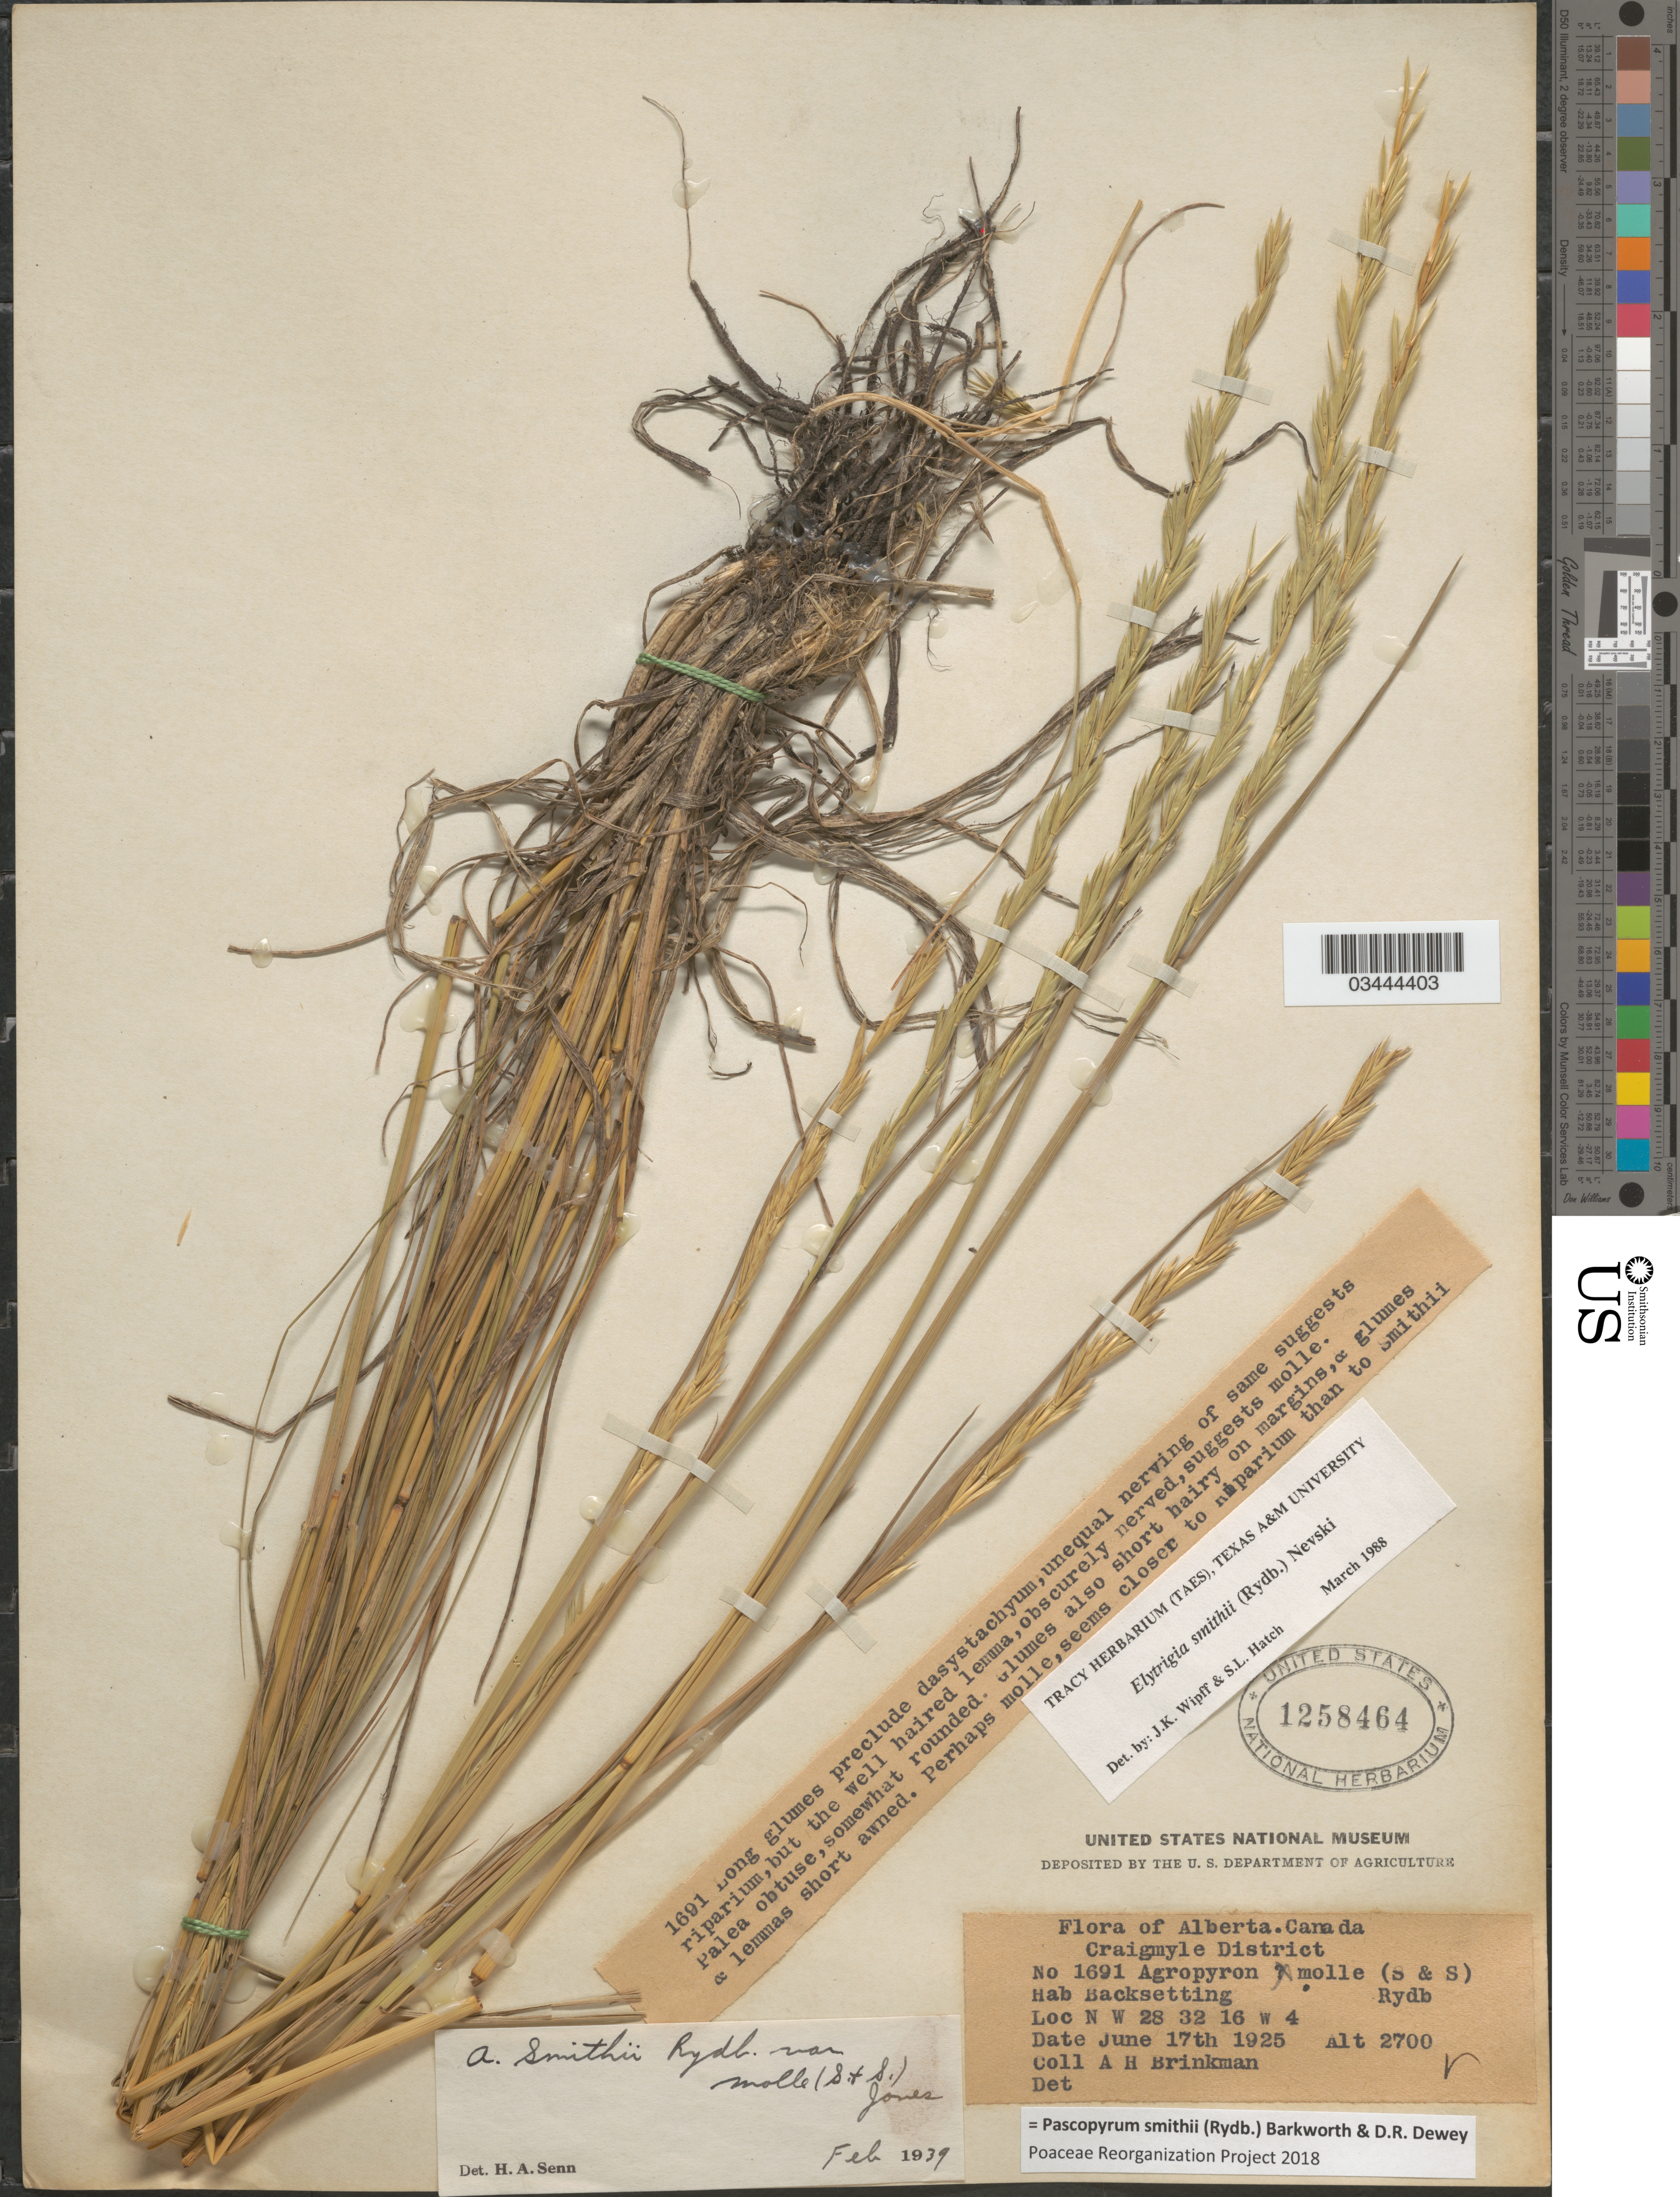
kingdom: Plantae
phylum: Tracheophyta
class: Liliopsida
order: Poales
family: Poaceae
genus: Pascopyrum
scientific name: Pascopyrum smithii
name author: (Rydb.) Barkworth & Dewey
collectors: A. Brinkman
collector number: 1691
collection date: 1925-06-17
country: Canada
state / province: Alberta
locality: Craigmyle District. Backsetting. N W 28 32 16 w 4.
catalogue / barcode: US 1258464